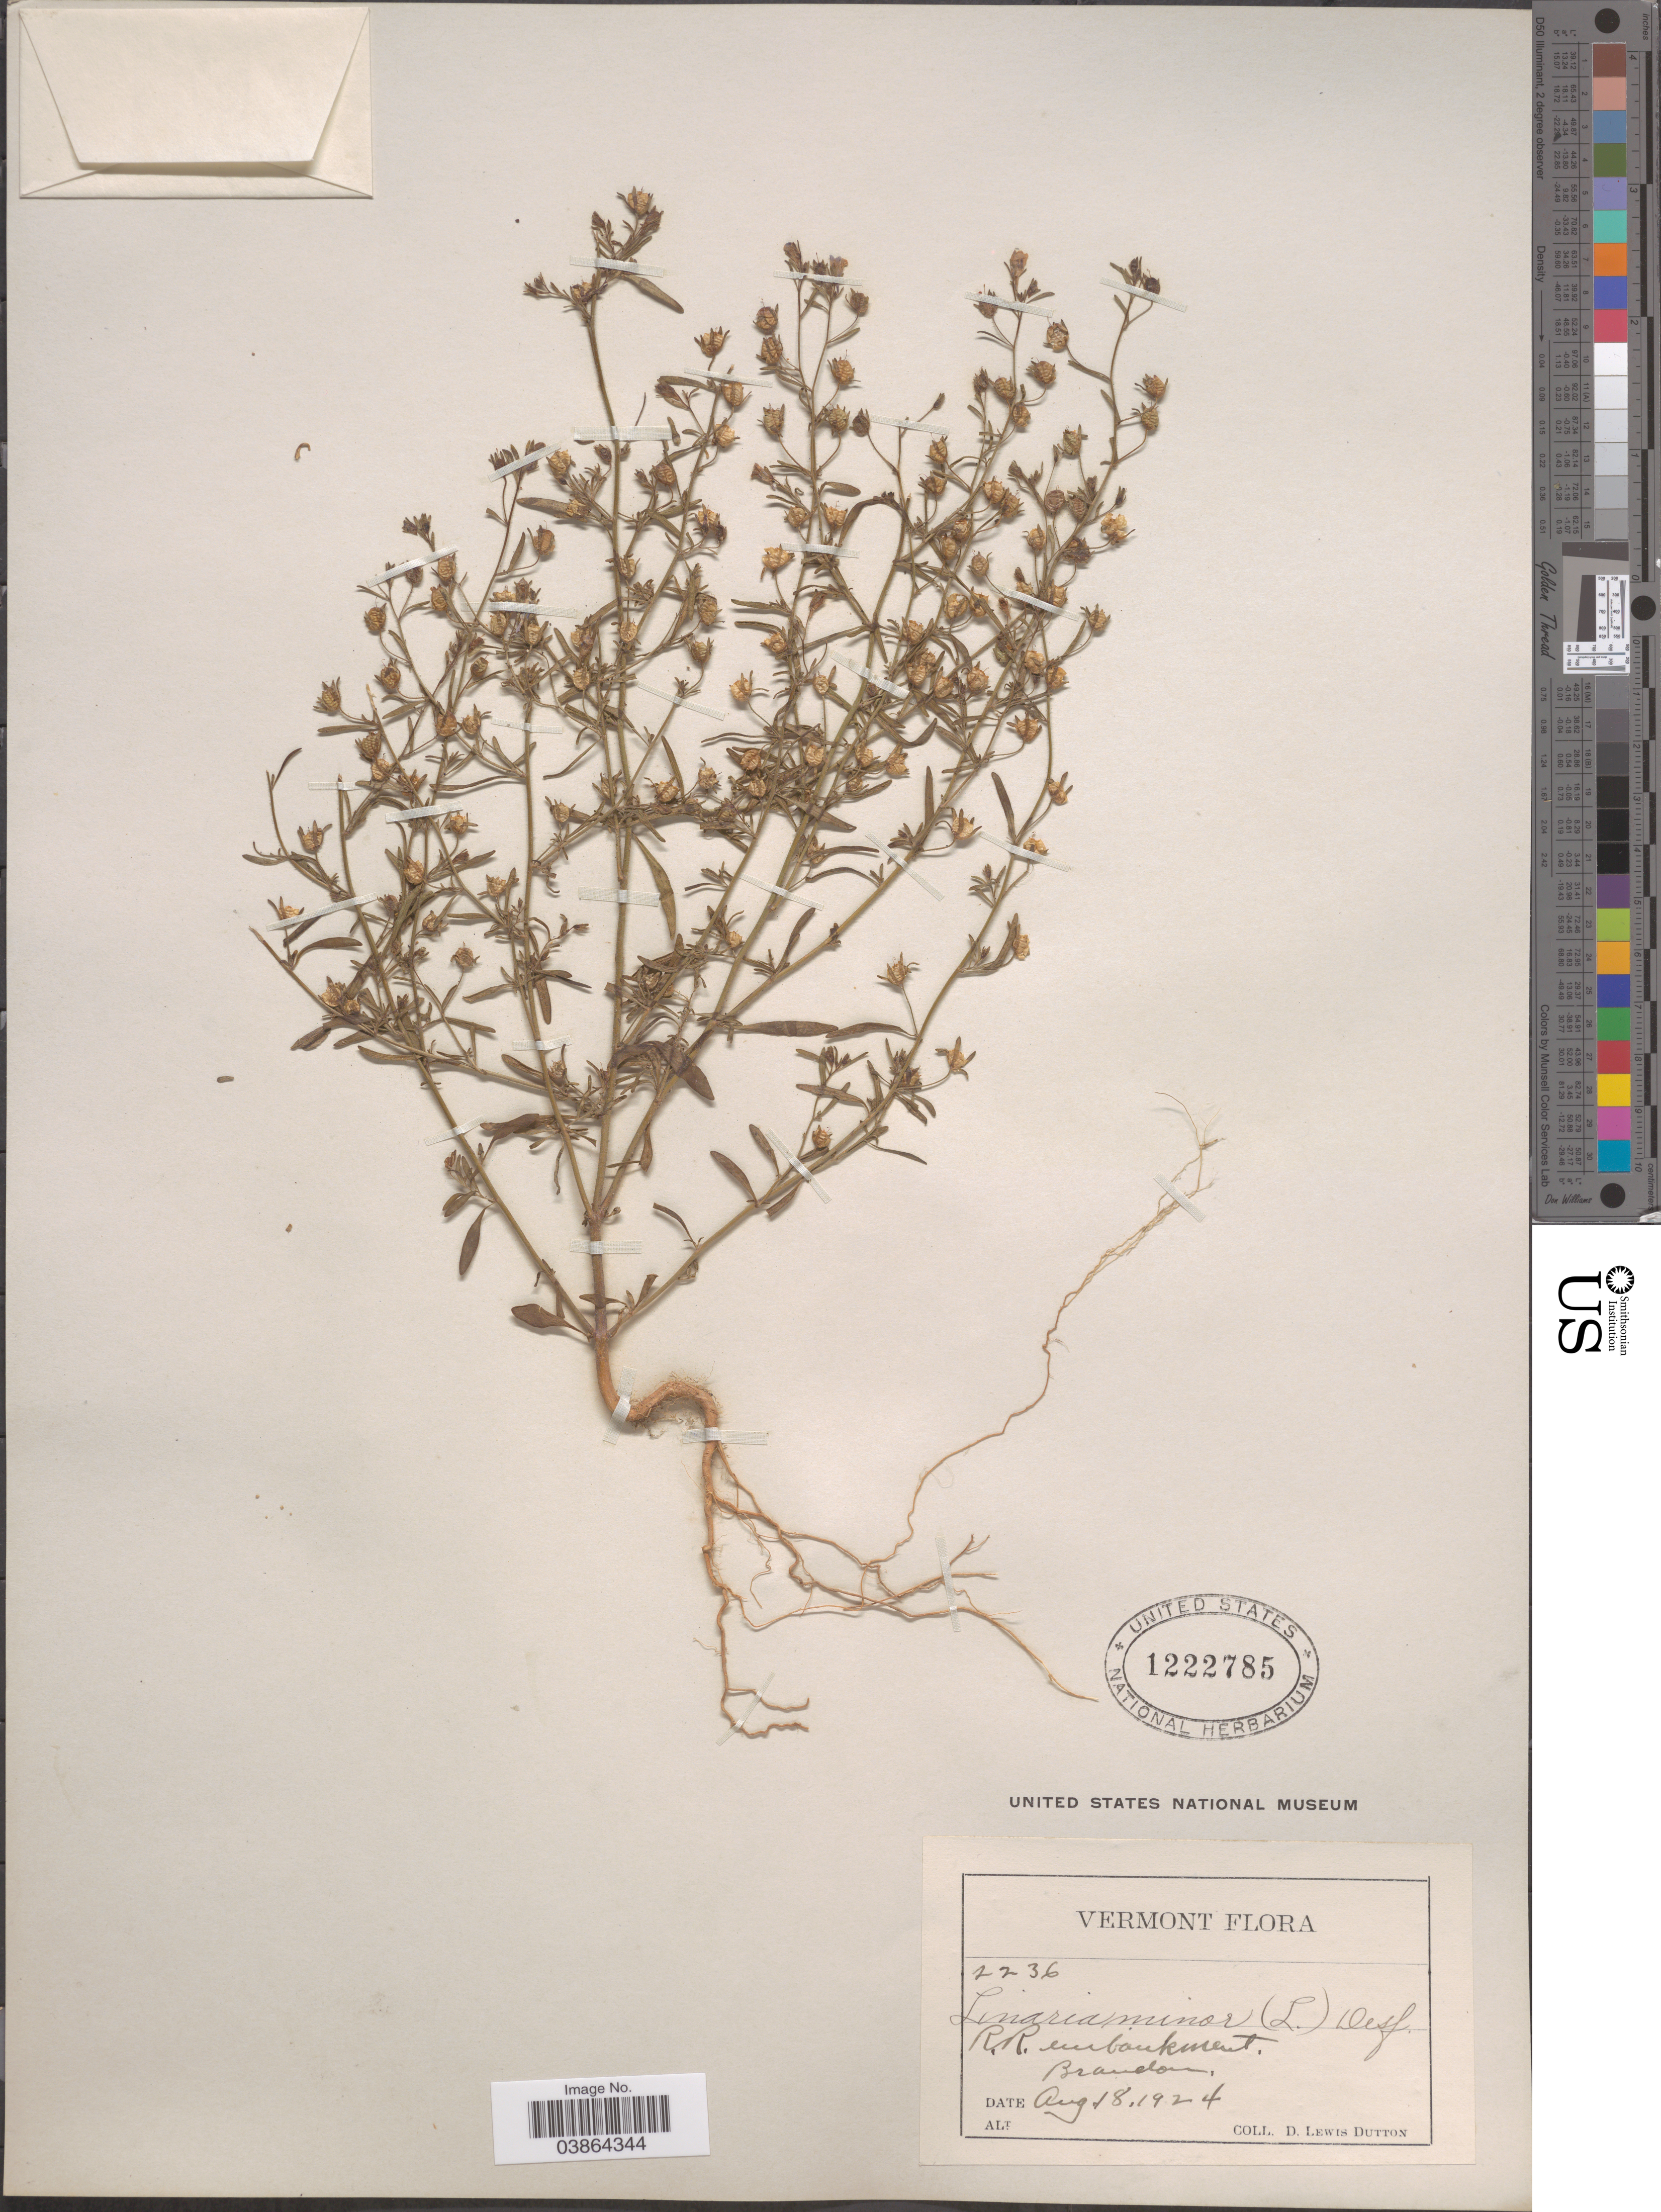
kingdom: Plantae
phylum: Tracheophyta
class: Magnoliopsida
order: Lamiales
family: Plantaginaceae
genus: Chaenorrhinum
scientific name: Chaenorrhinum minor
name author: (L.) Lange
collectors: D. Dutton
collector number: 2236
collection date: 1924-08-18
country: United States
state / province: Vermont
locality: R.R. embankment. Brandon.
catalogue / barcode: US 1222785